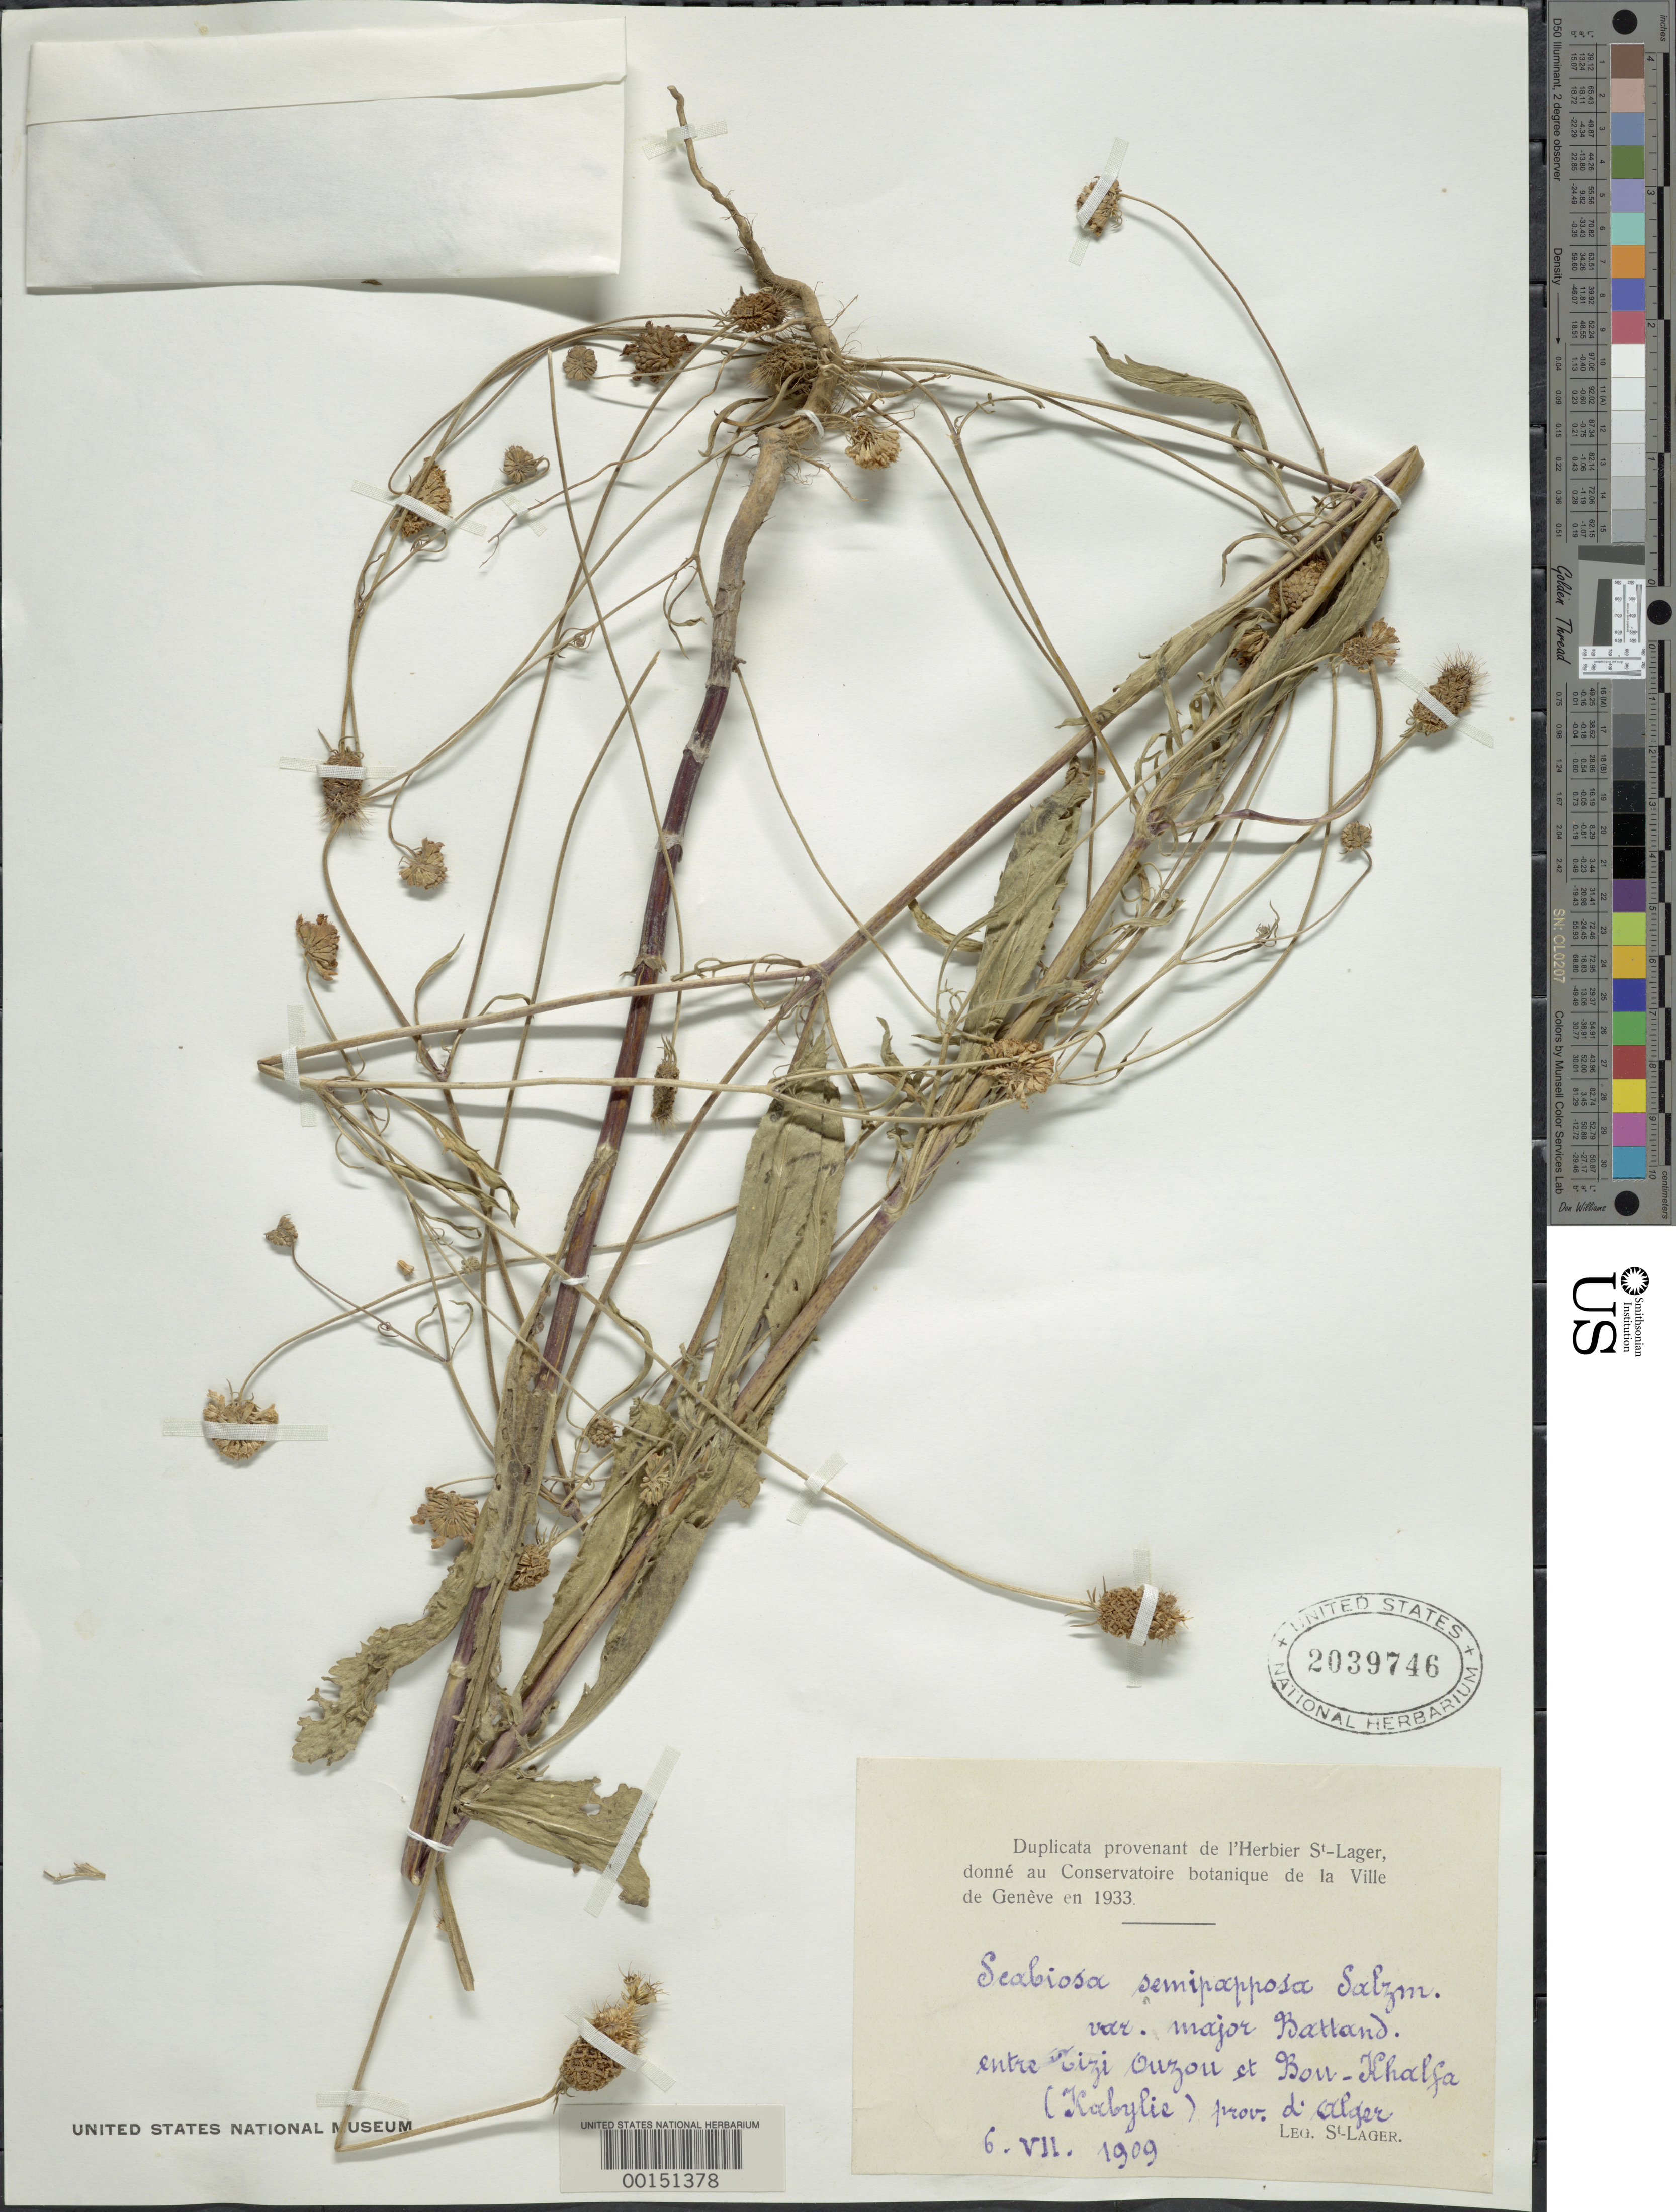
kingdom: Plantae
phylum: Tracheophyta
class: Magnoliopsida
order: Dipsacales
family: Caprifoliaceae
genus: Scabiosa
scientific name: Scabiosa semipapposa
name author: Salzm.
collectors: -. St. Lager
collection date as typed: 06 Jul 1909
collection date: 1909-07-06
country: Algeria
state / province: Bordj Bou Arréridj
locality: Between Tizi Ouzou and Bon-Khalfa, Kabylie, de'Alger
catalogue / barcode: US 2039746